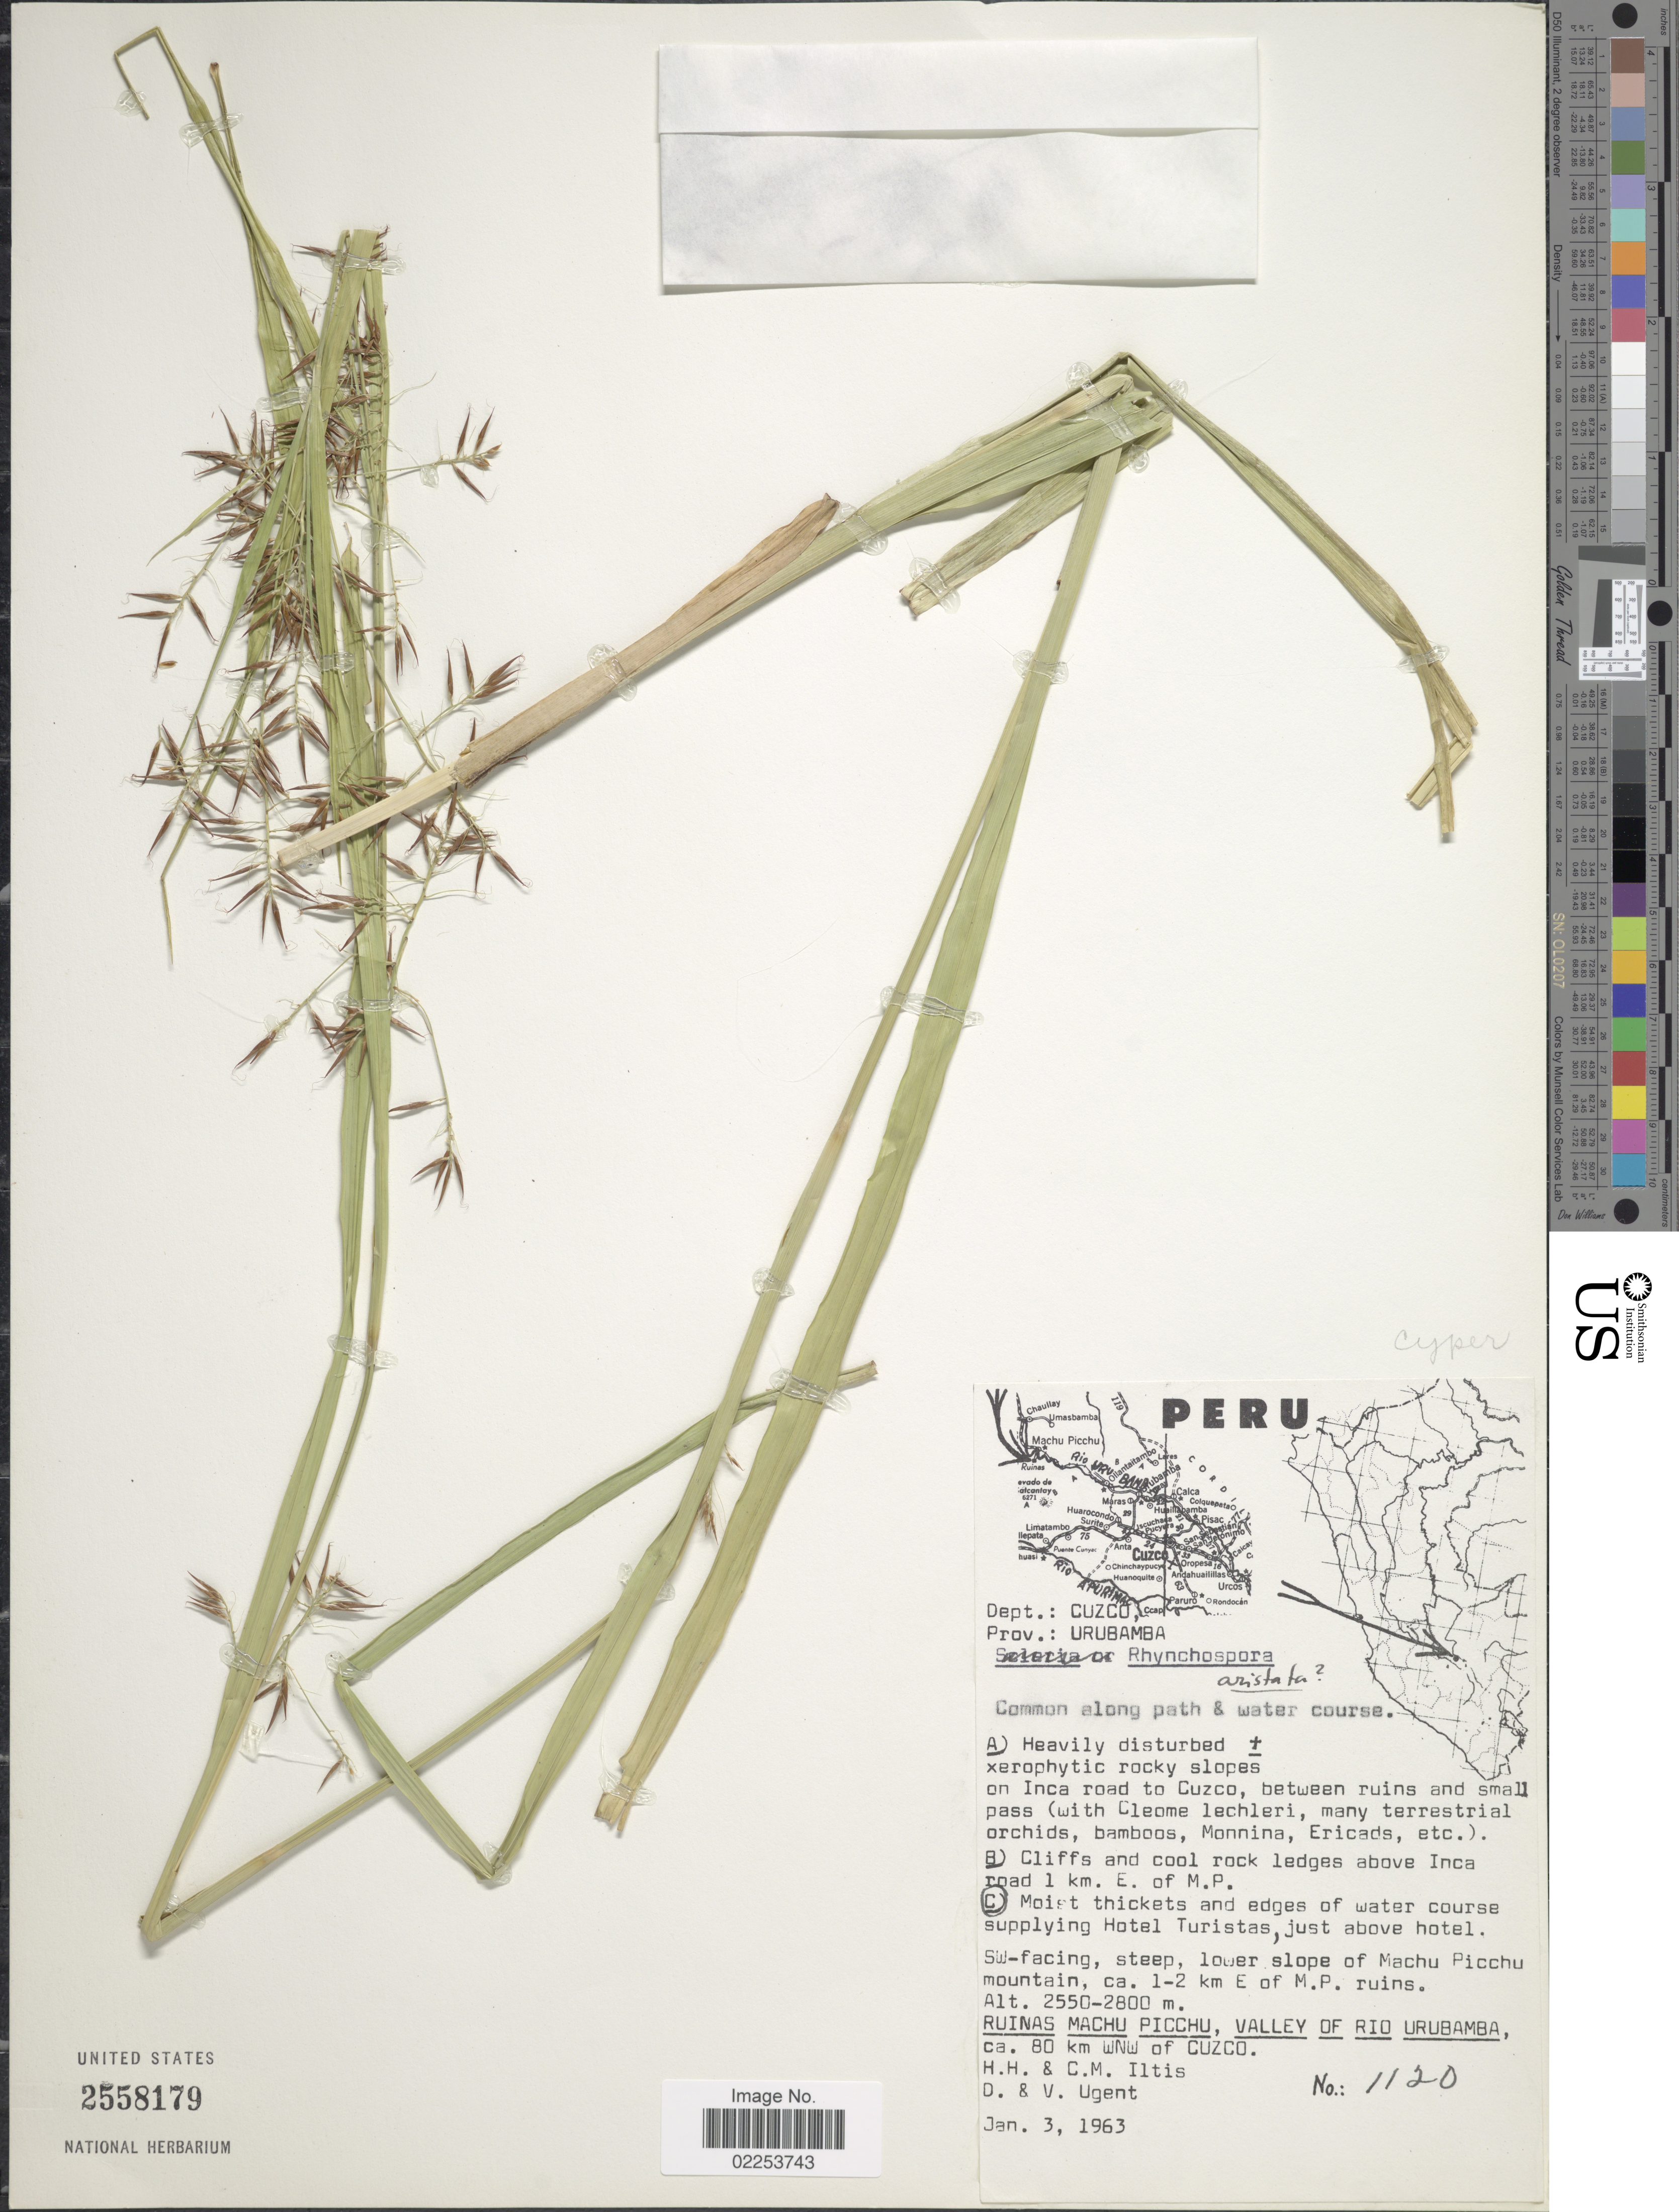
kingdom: Plantae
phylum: Tracheophyta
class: Liliopsida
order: Poales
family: Cyperaceae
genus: Rhynchospora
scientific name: Rhynchospora aristata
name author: Boeckeler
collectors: H. H. Iltis, C. M Iltis, D. Ugent & V. Ugent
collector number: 1120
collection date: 1963-01-03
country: Peru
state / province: Cusco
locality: Dept: Cuzco. Prov. Urubamba. Edges of water course supplying Hotel Turistas, just above hotel, lower slope of Machu Picchu mountain, ca. 1-2 km E of M. P. ruins. Ruinas Machu Picchu Valley of Rio Urubamba, ca. 80 km WNW of Cuzco.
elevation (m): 2550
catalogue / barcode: US 2558179